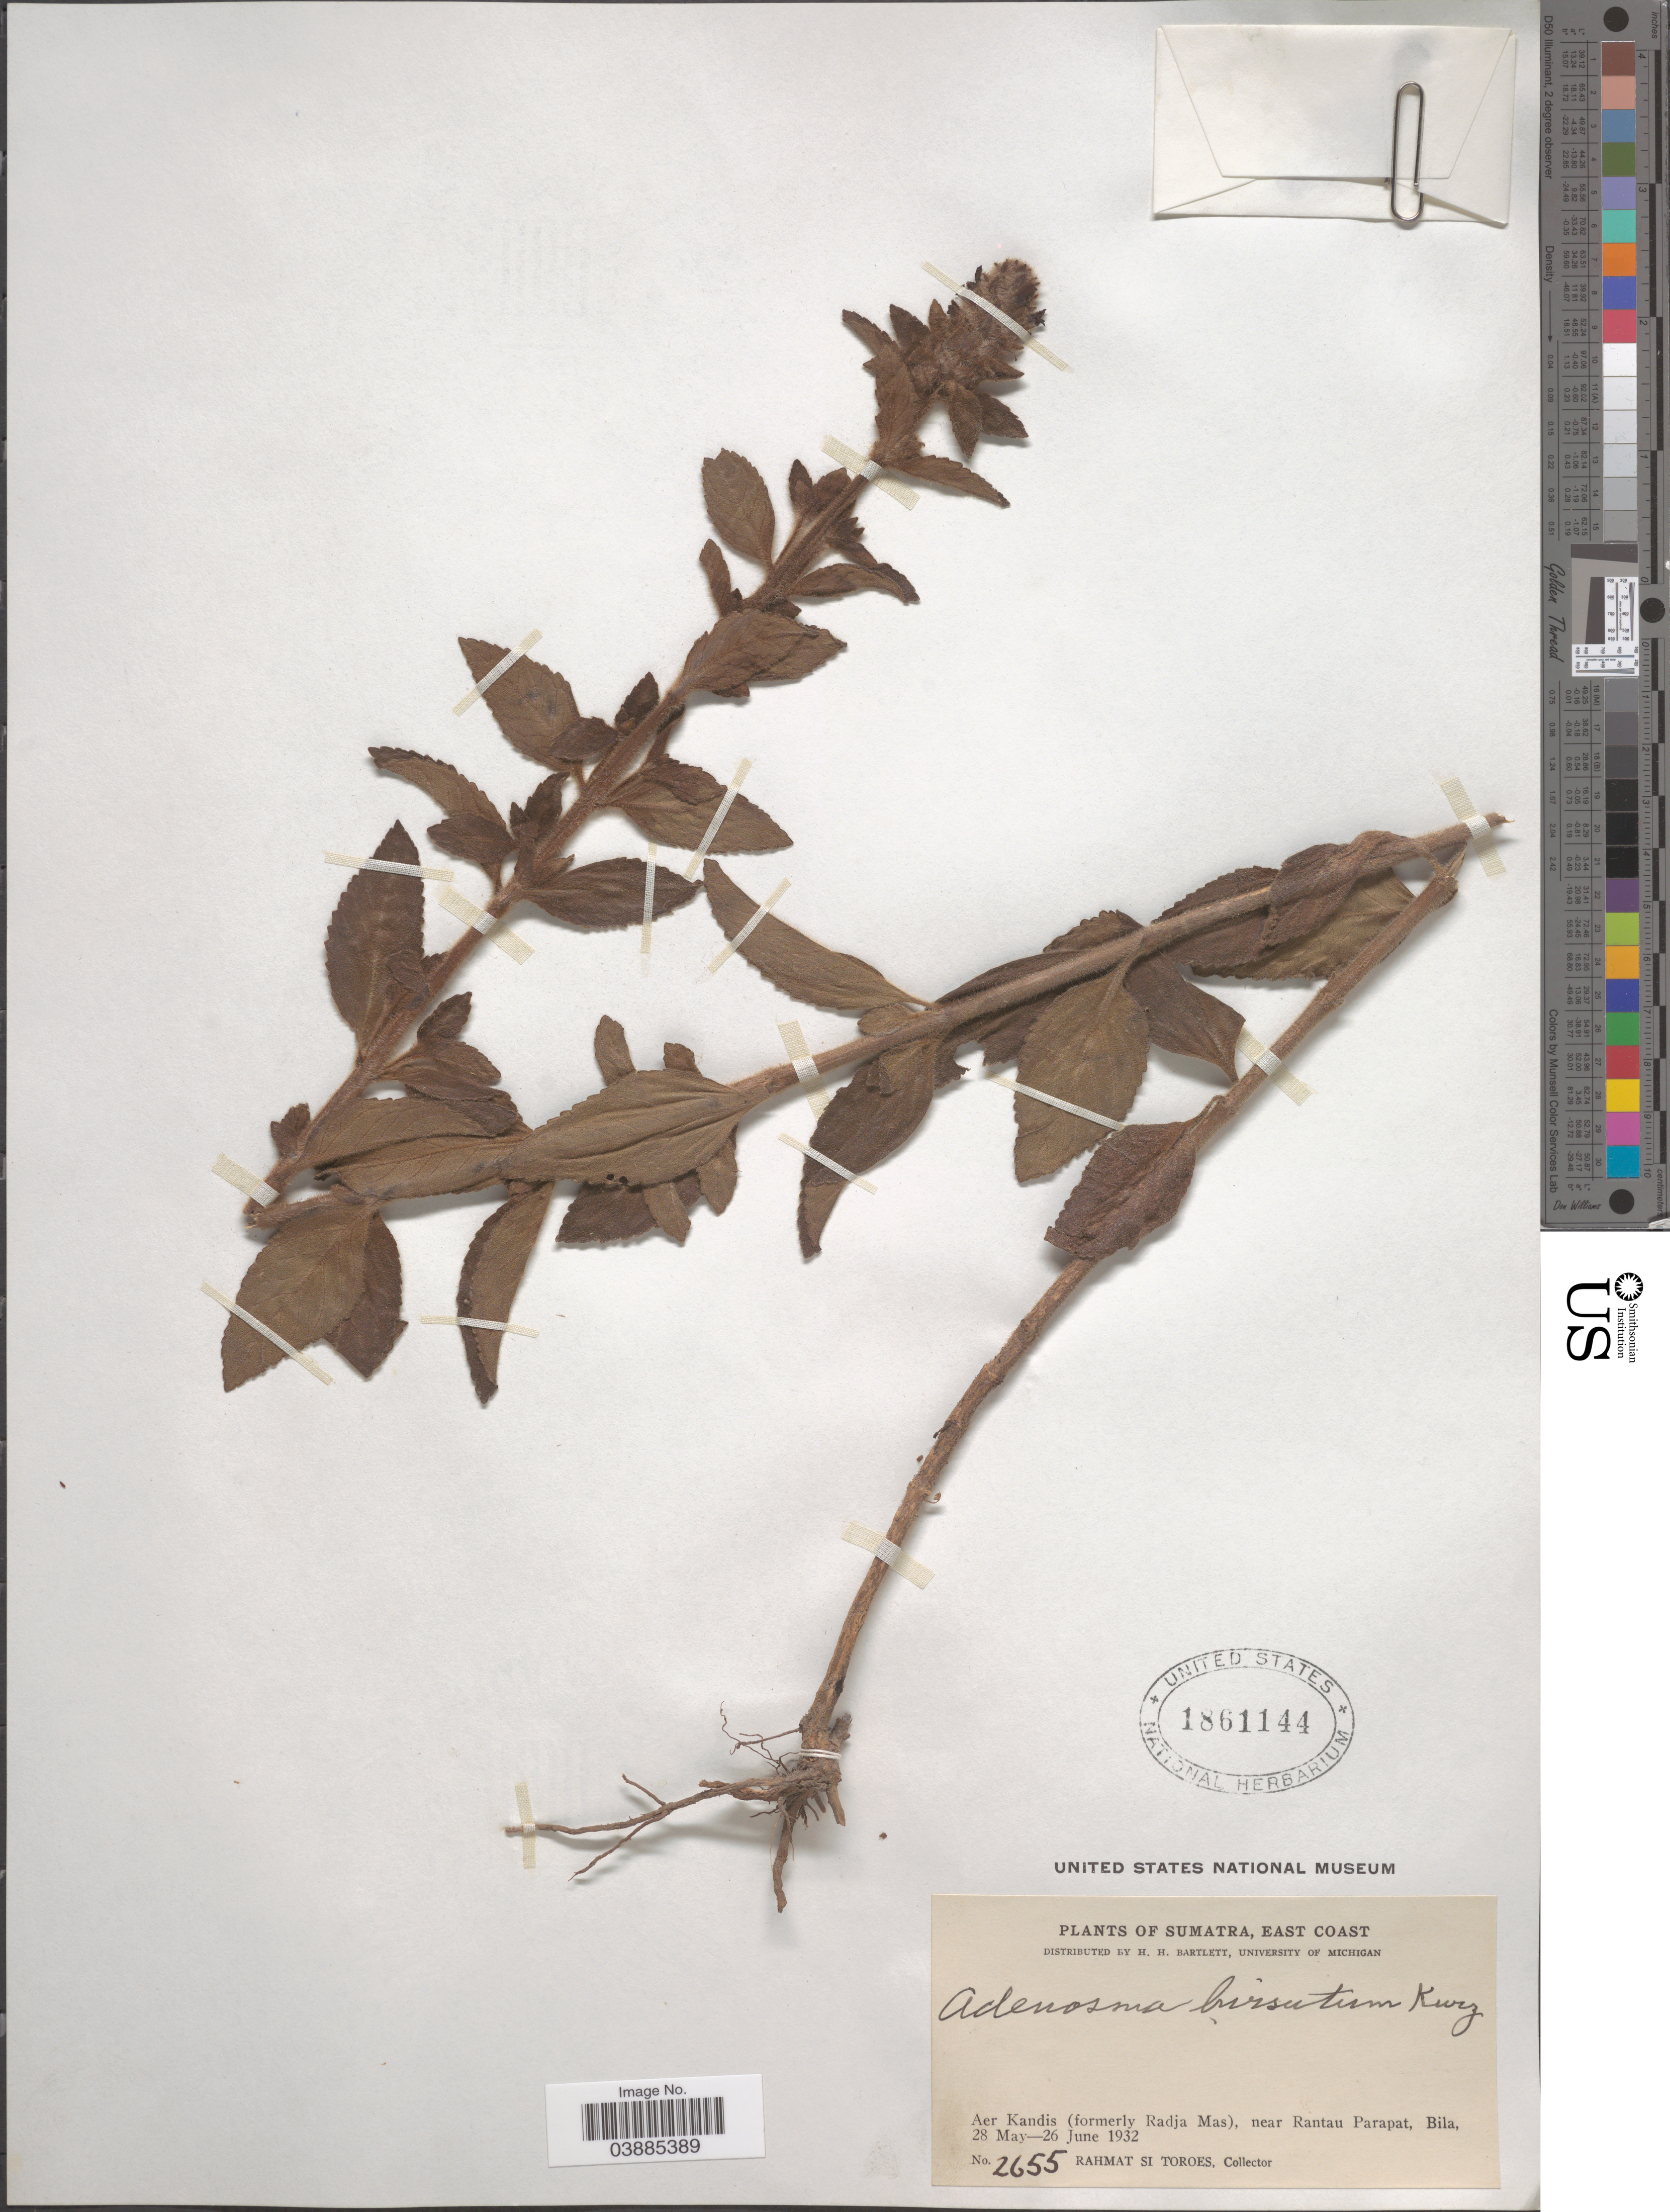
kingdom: Plantae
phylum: Tracheophyta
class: Magnoliopsida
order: Lamiales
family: Plantaginaceae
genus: Adenosma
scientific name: Adenosma hirsutum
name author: (Miq.) Kurz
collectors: Rahmat Si Boeea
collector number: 2655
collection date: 1932-05-28/1932-06-26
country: Indonesia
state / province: Sumatra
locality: East Coast. Aer Kandis (fromerly Radja Mas), near Rantau Parapat, Bila.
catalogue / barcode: US 1861144